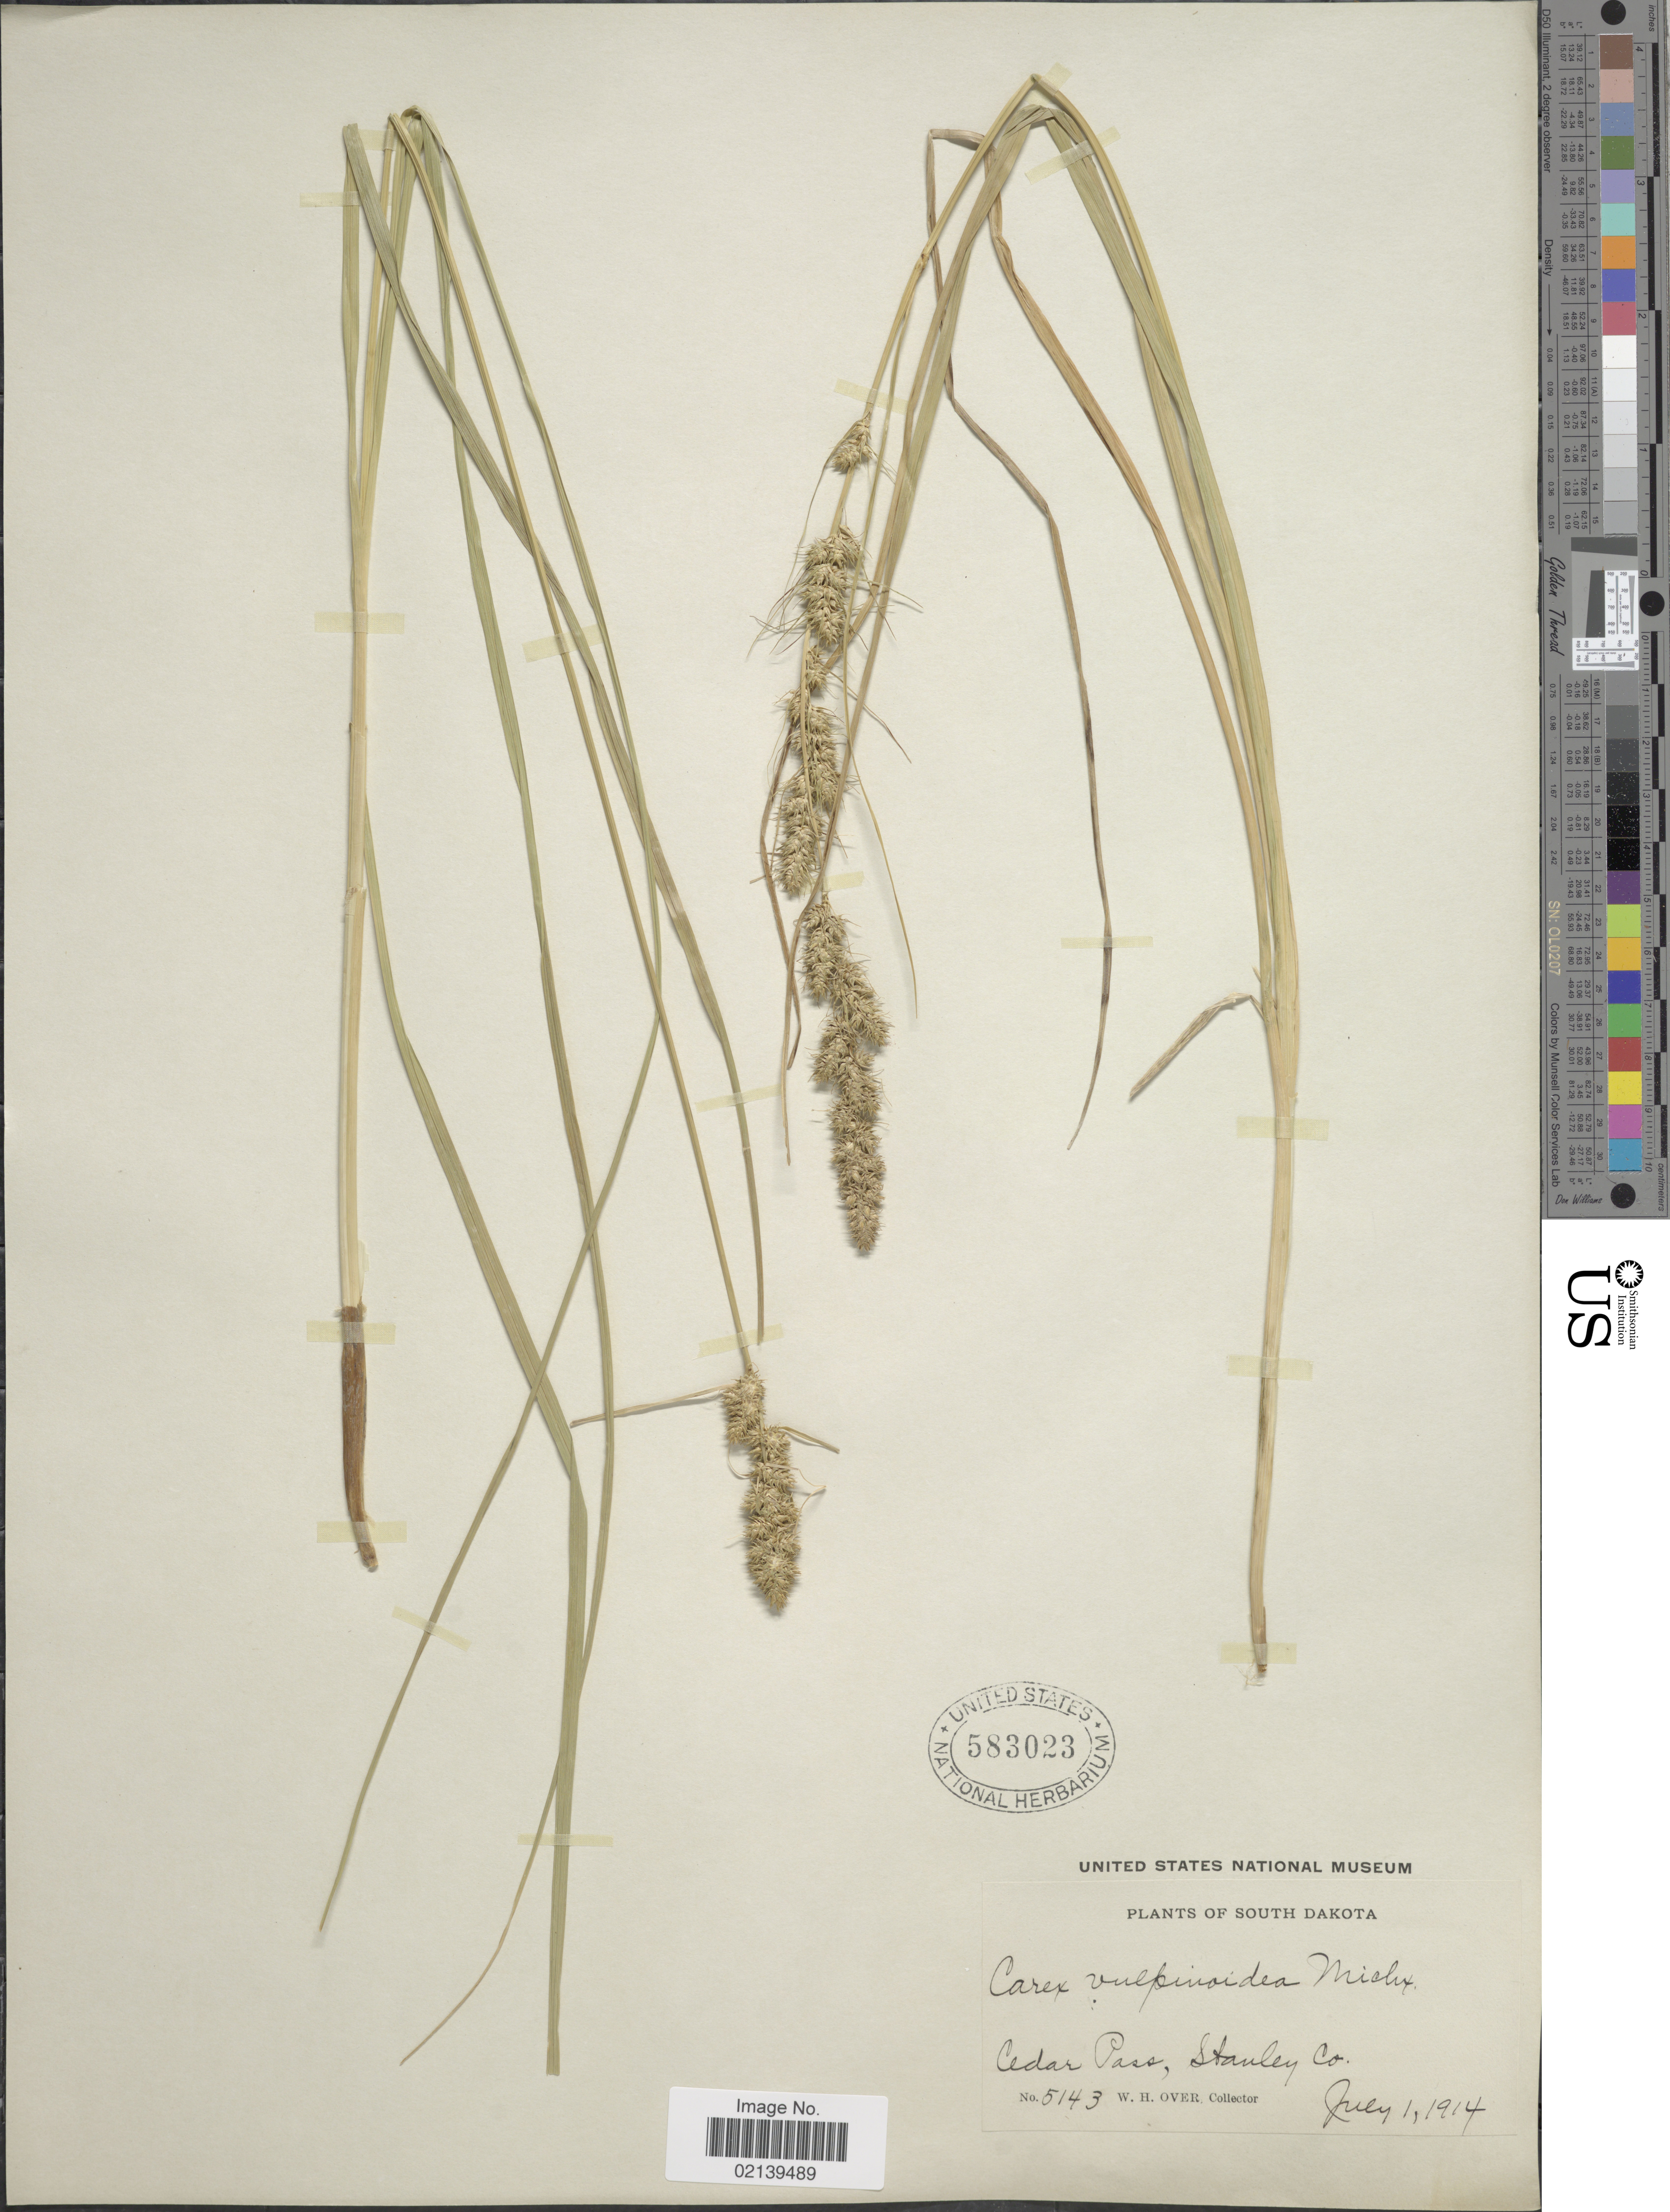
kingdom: Plantae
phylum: Tracheophyta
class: Liliopsida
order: Poales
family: Cyperaceae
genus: Carex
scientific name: Carex vulpinoidea Michx.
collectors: W. Over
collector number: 5143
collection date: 1914-07-01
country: United States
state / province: South Dakota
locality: Cedar pass, Stanley Co.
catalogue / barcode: US 583023